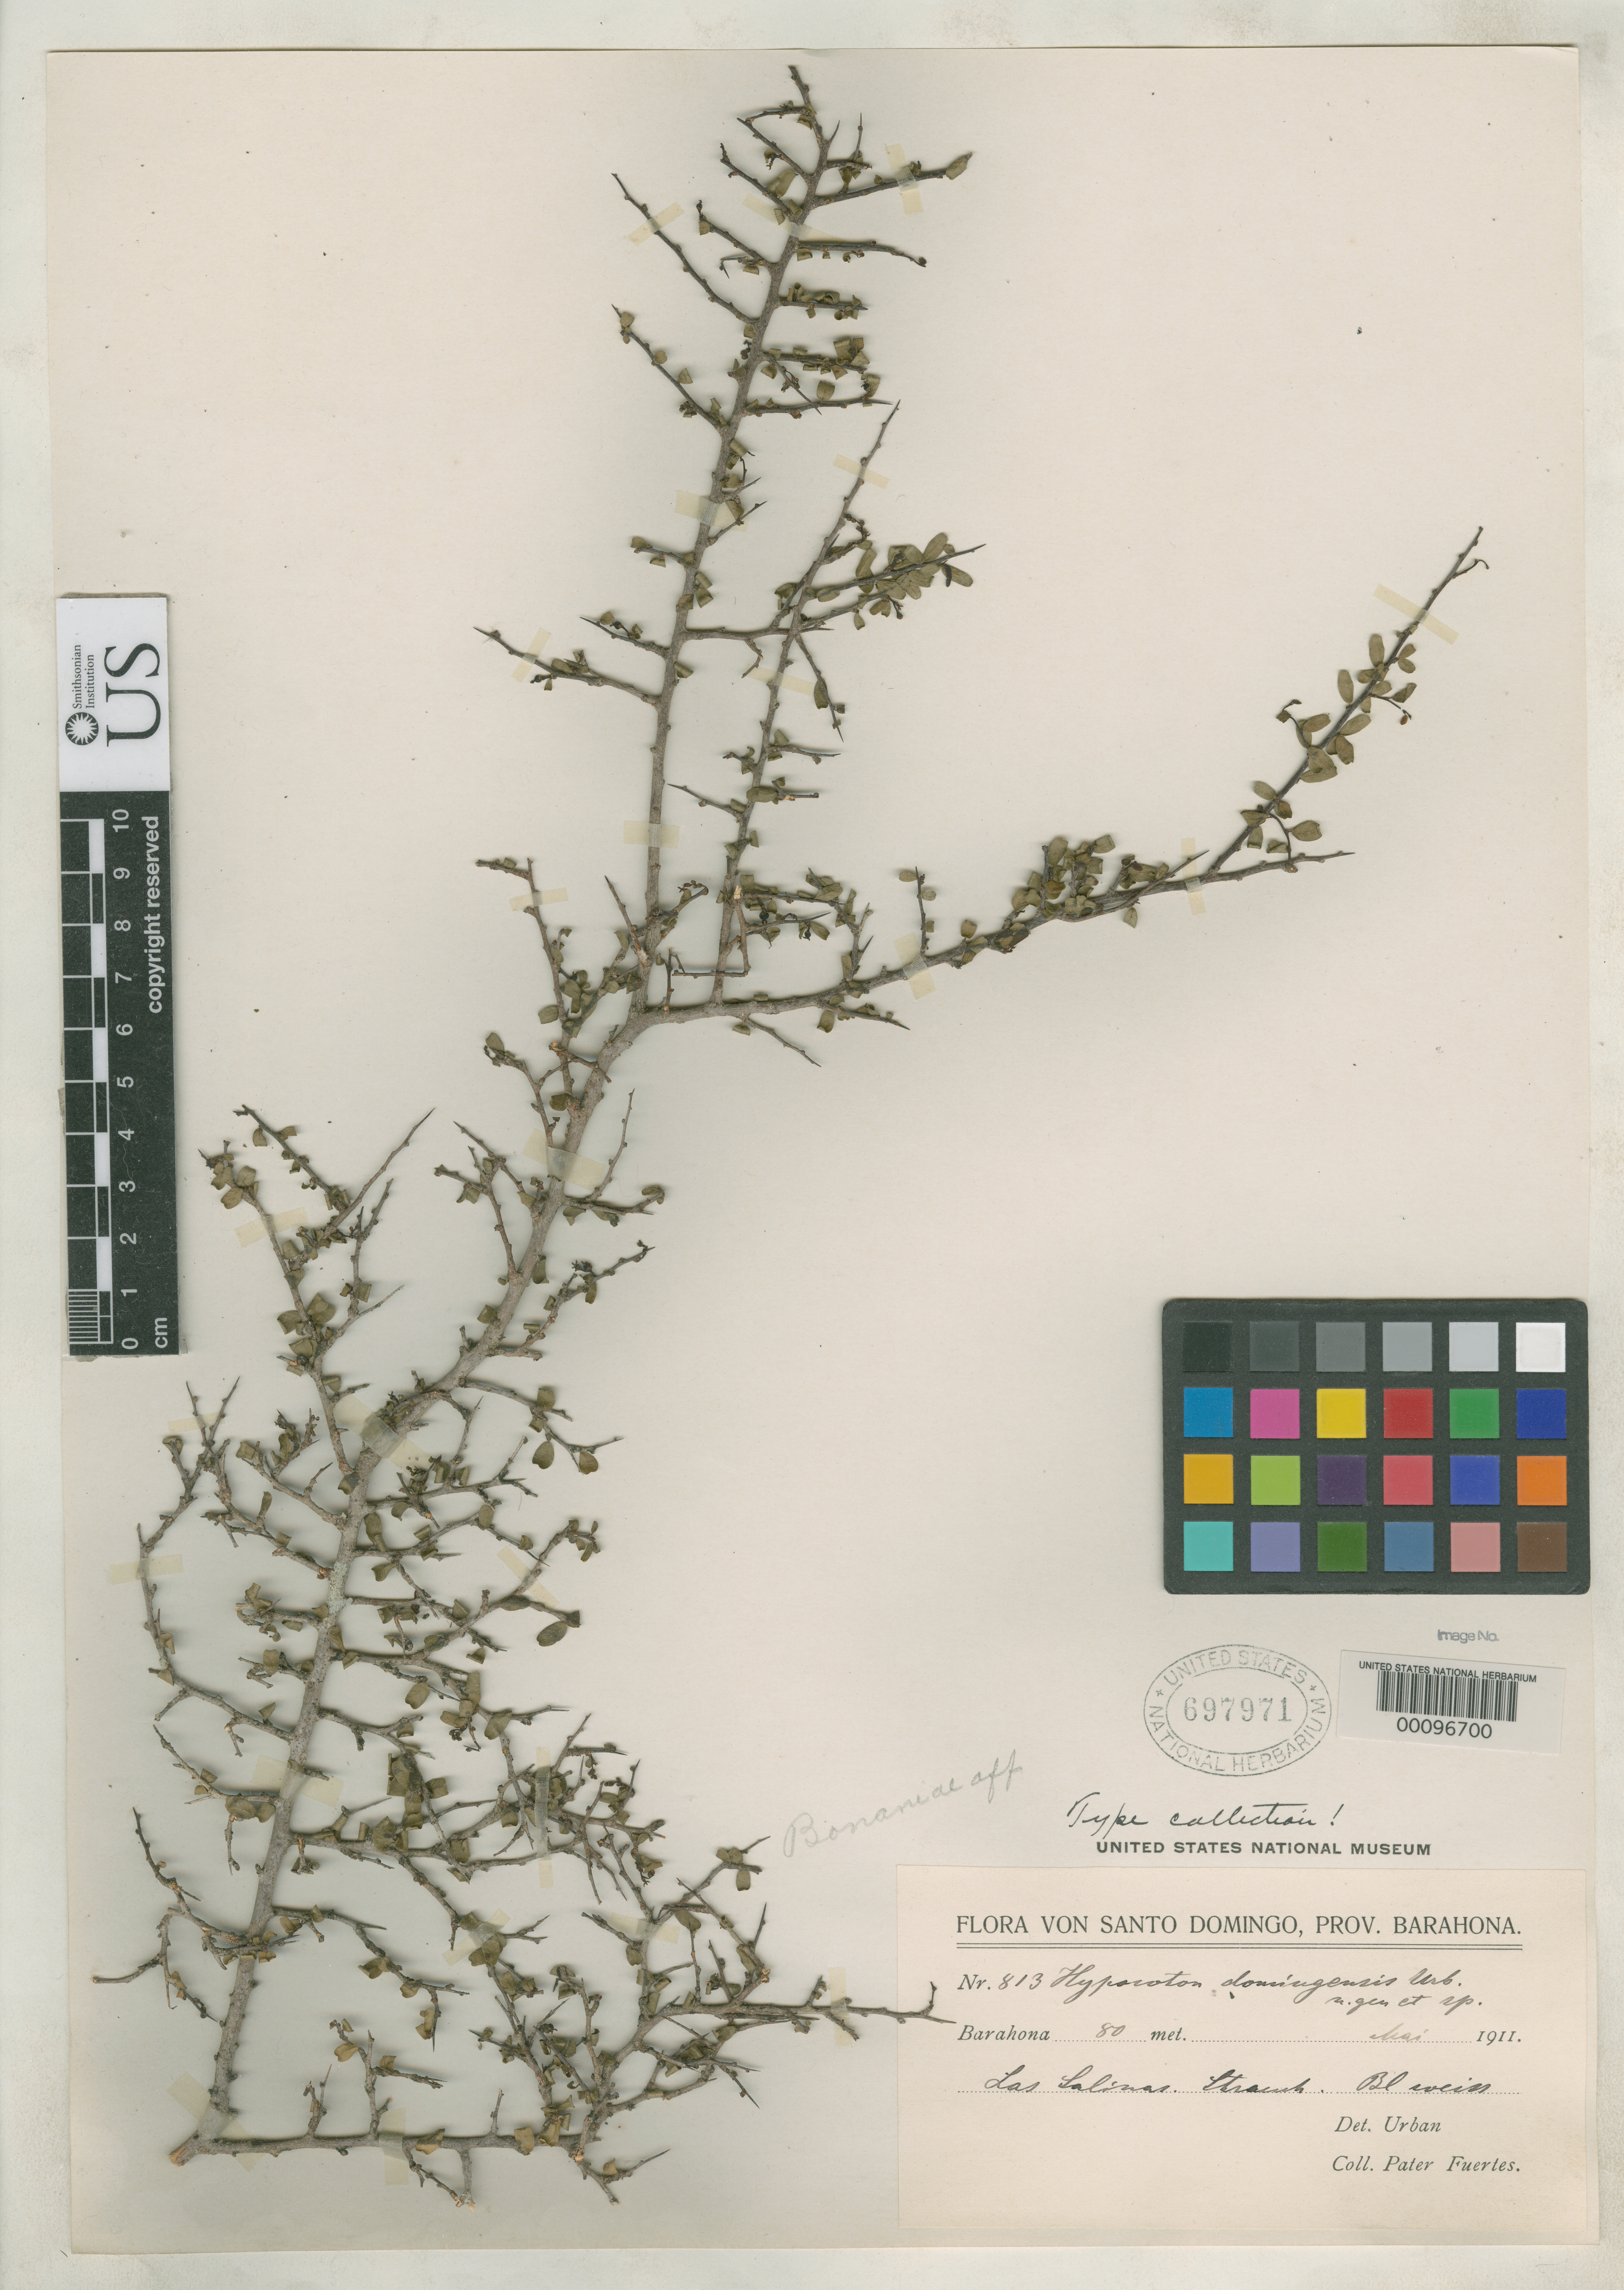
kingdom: Plantae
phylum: Tracheophyta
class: Magnoliopsida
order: Malpighiales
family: Euphorbiaceae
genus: Hypocoton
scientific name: Hypocoton domingensis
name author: Urb.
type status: Isotype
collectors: M. D. Fuertes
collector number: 813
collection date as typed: May 1911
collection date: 1911-05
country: Dominican Republic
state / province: Barahona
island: Hispaniola Island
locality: Near Lassalinas.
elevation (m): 80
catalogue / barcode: US 697971